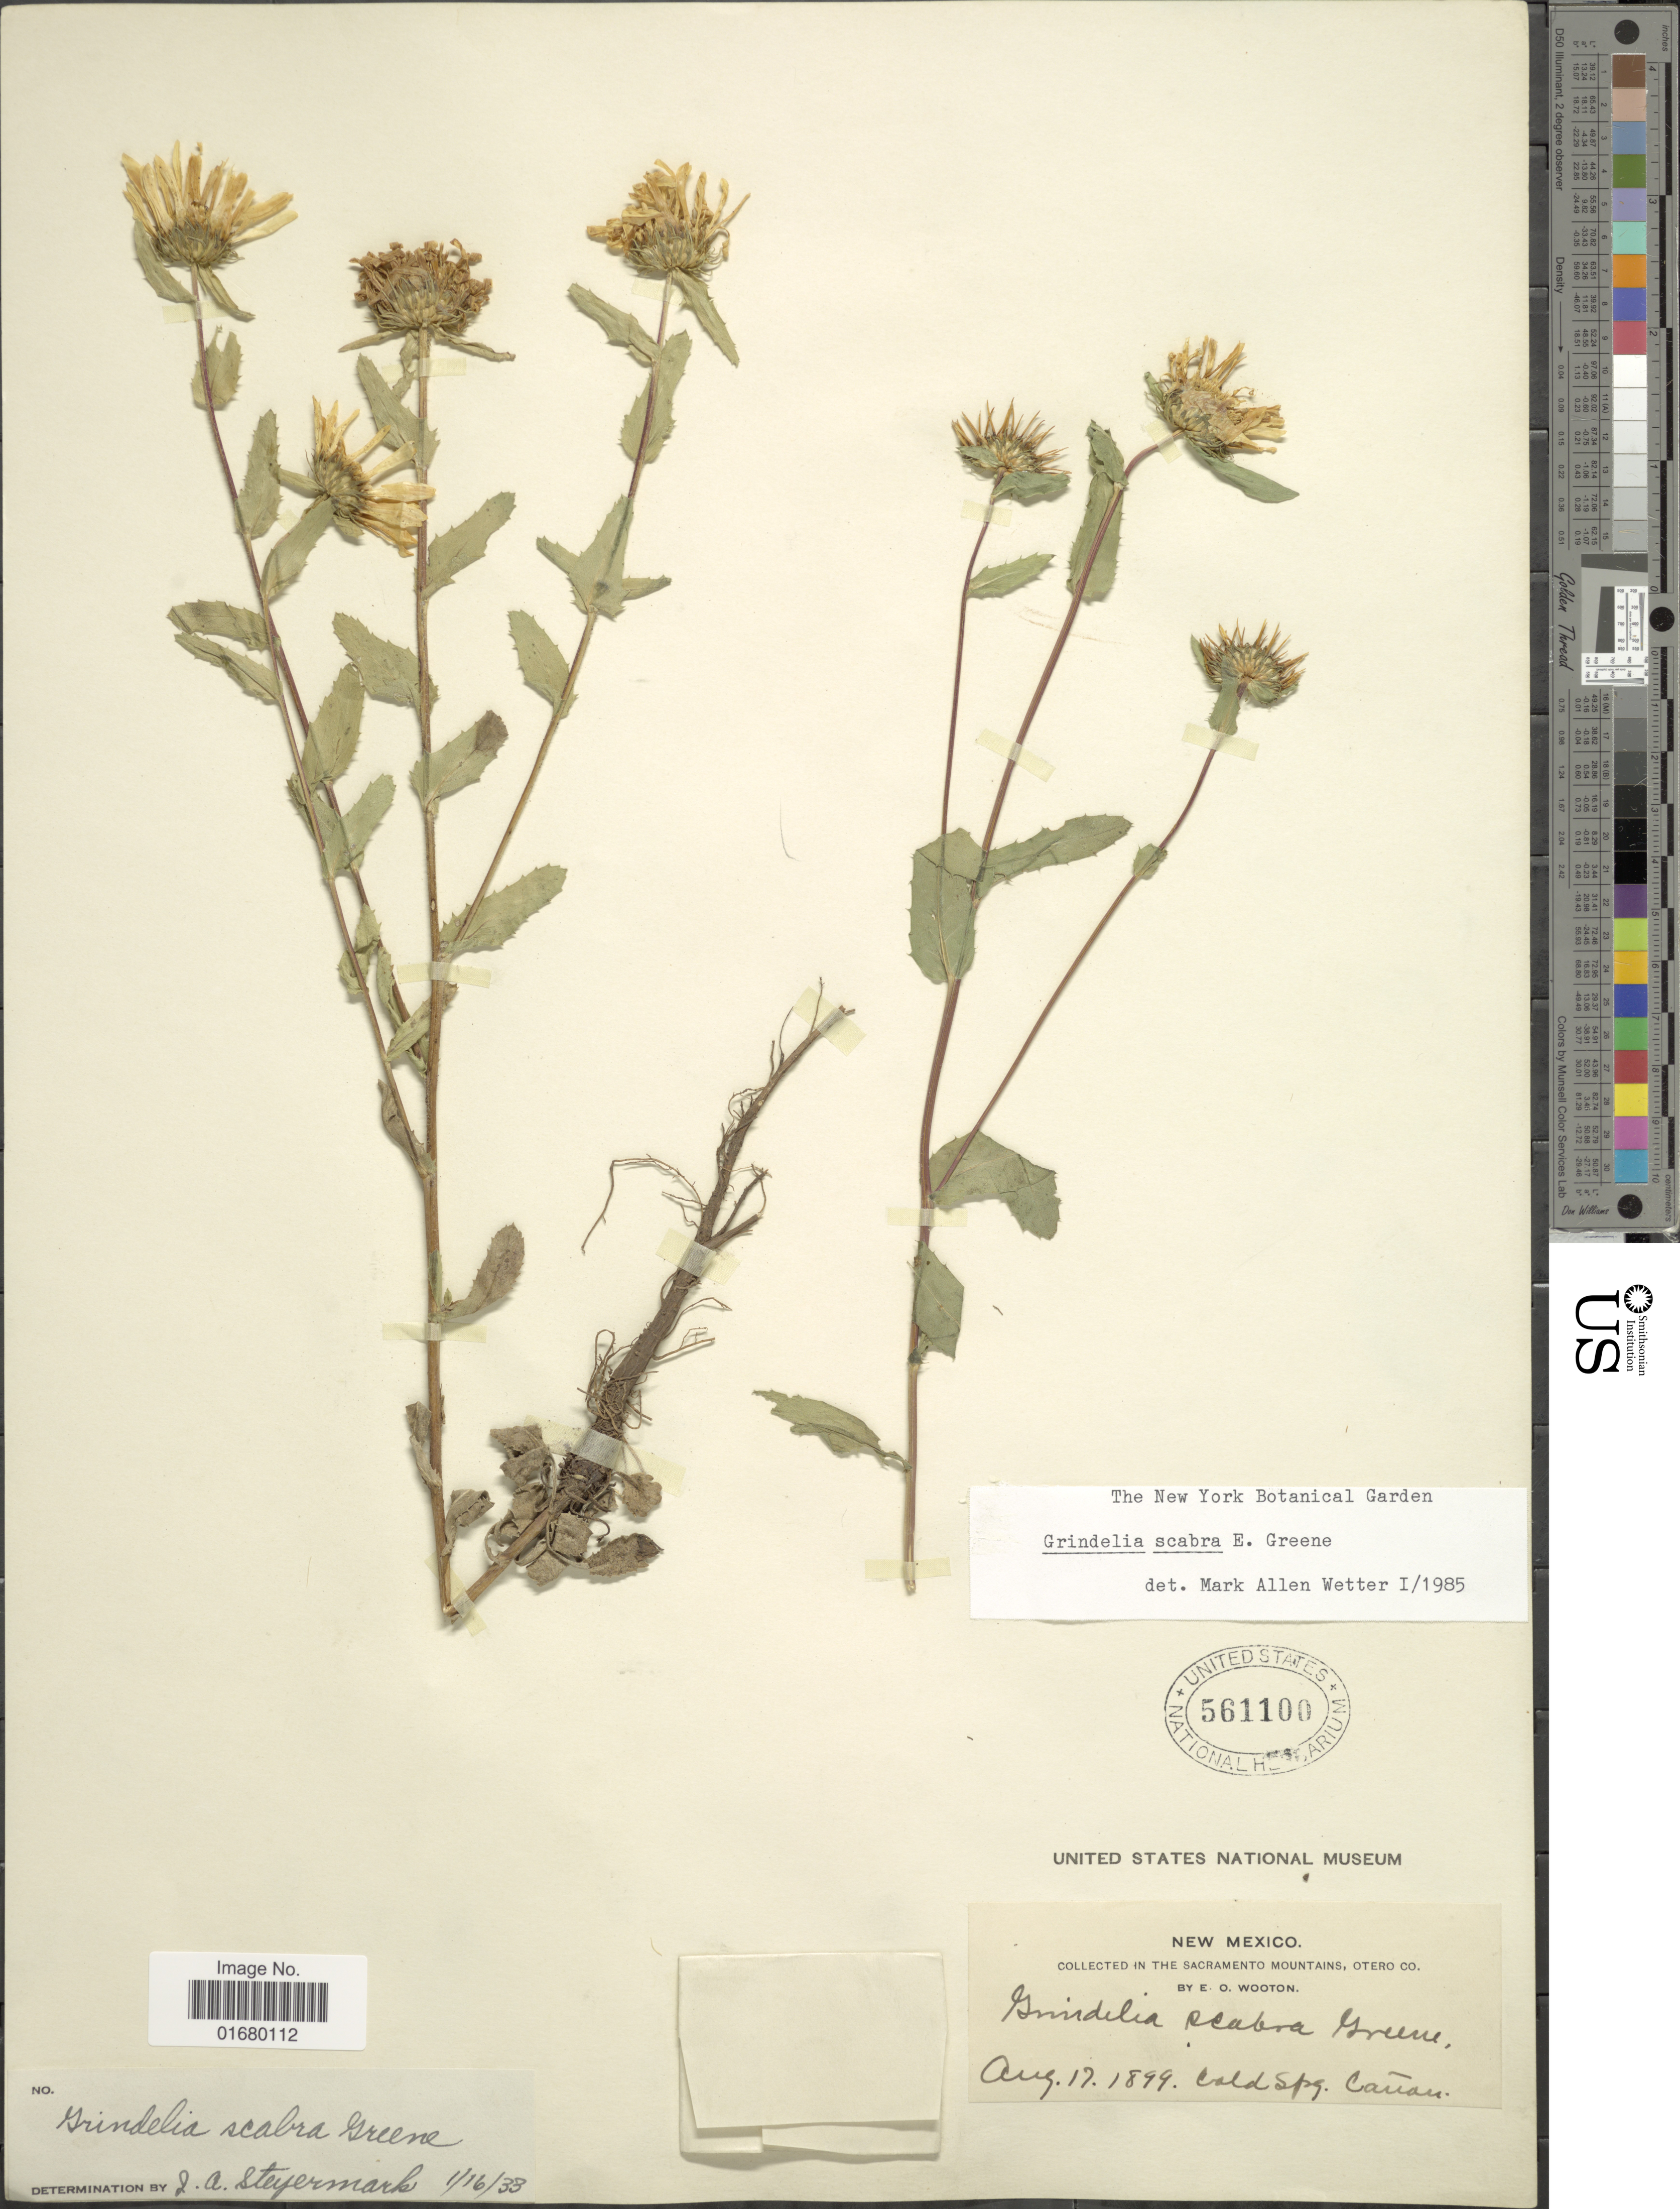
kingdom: Plantae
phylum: Tracheophyta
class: Magnoliopsida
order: Asterales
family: Asteraceae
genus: Grindelia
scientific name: Grindelia scabra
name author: Greene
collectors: E. O. Wooton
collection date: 1899-08-17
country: United States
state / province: New Mexico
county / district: Otero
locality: In the Sacramento Mountains, Cold Spg. Cañon.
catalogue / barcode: US 561100